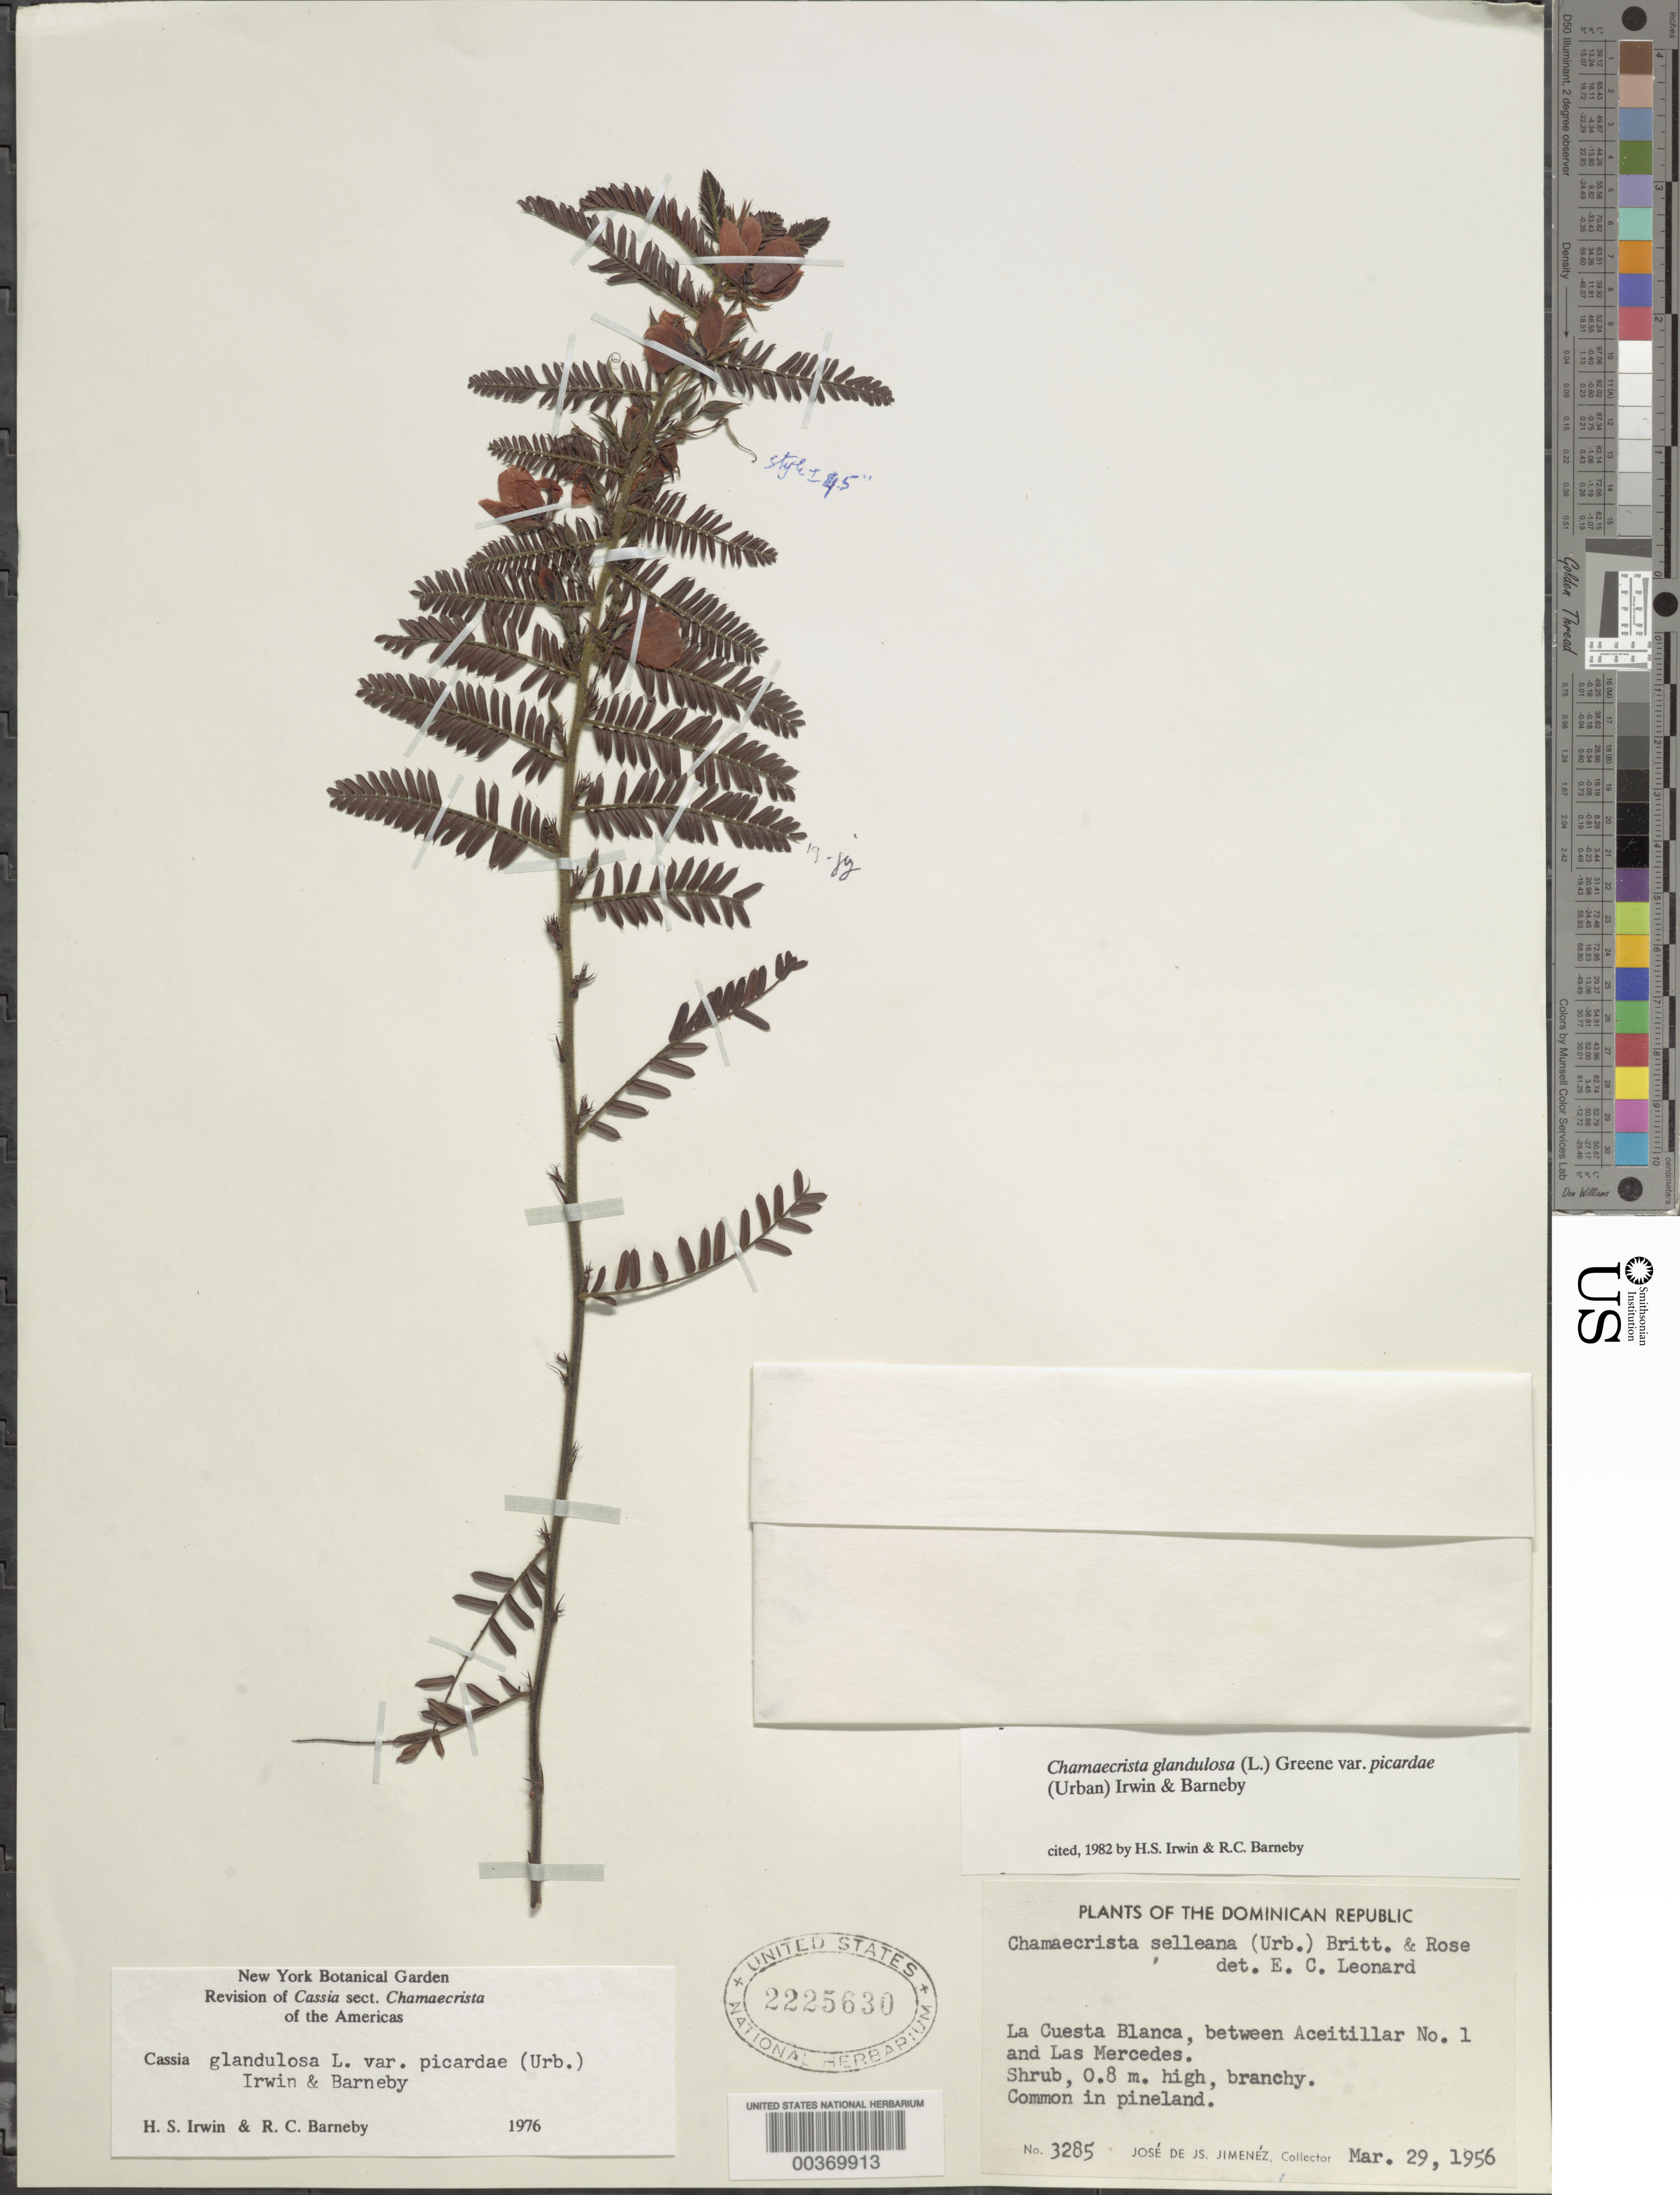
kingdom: Plantae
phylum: Tracheophyta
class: Magnoliopsida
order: Fabales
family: Fabaceae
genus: Chamaecrista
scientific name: Chamaecrista glandulosa var. picardae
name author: (Urb.) H.S. Irwin & Barneby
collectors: J. J. Jiménez Almonte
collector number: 3285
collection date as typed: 29 Mar 1956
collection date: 1956-03-29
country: Dominican Republic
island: Hispaniola Island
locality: La cuesta blanca, between aceitillar no.1 and las mercedes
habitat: Pineland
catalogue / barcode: US 2225630